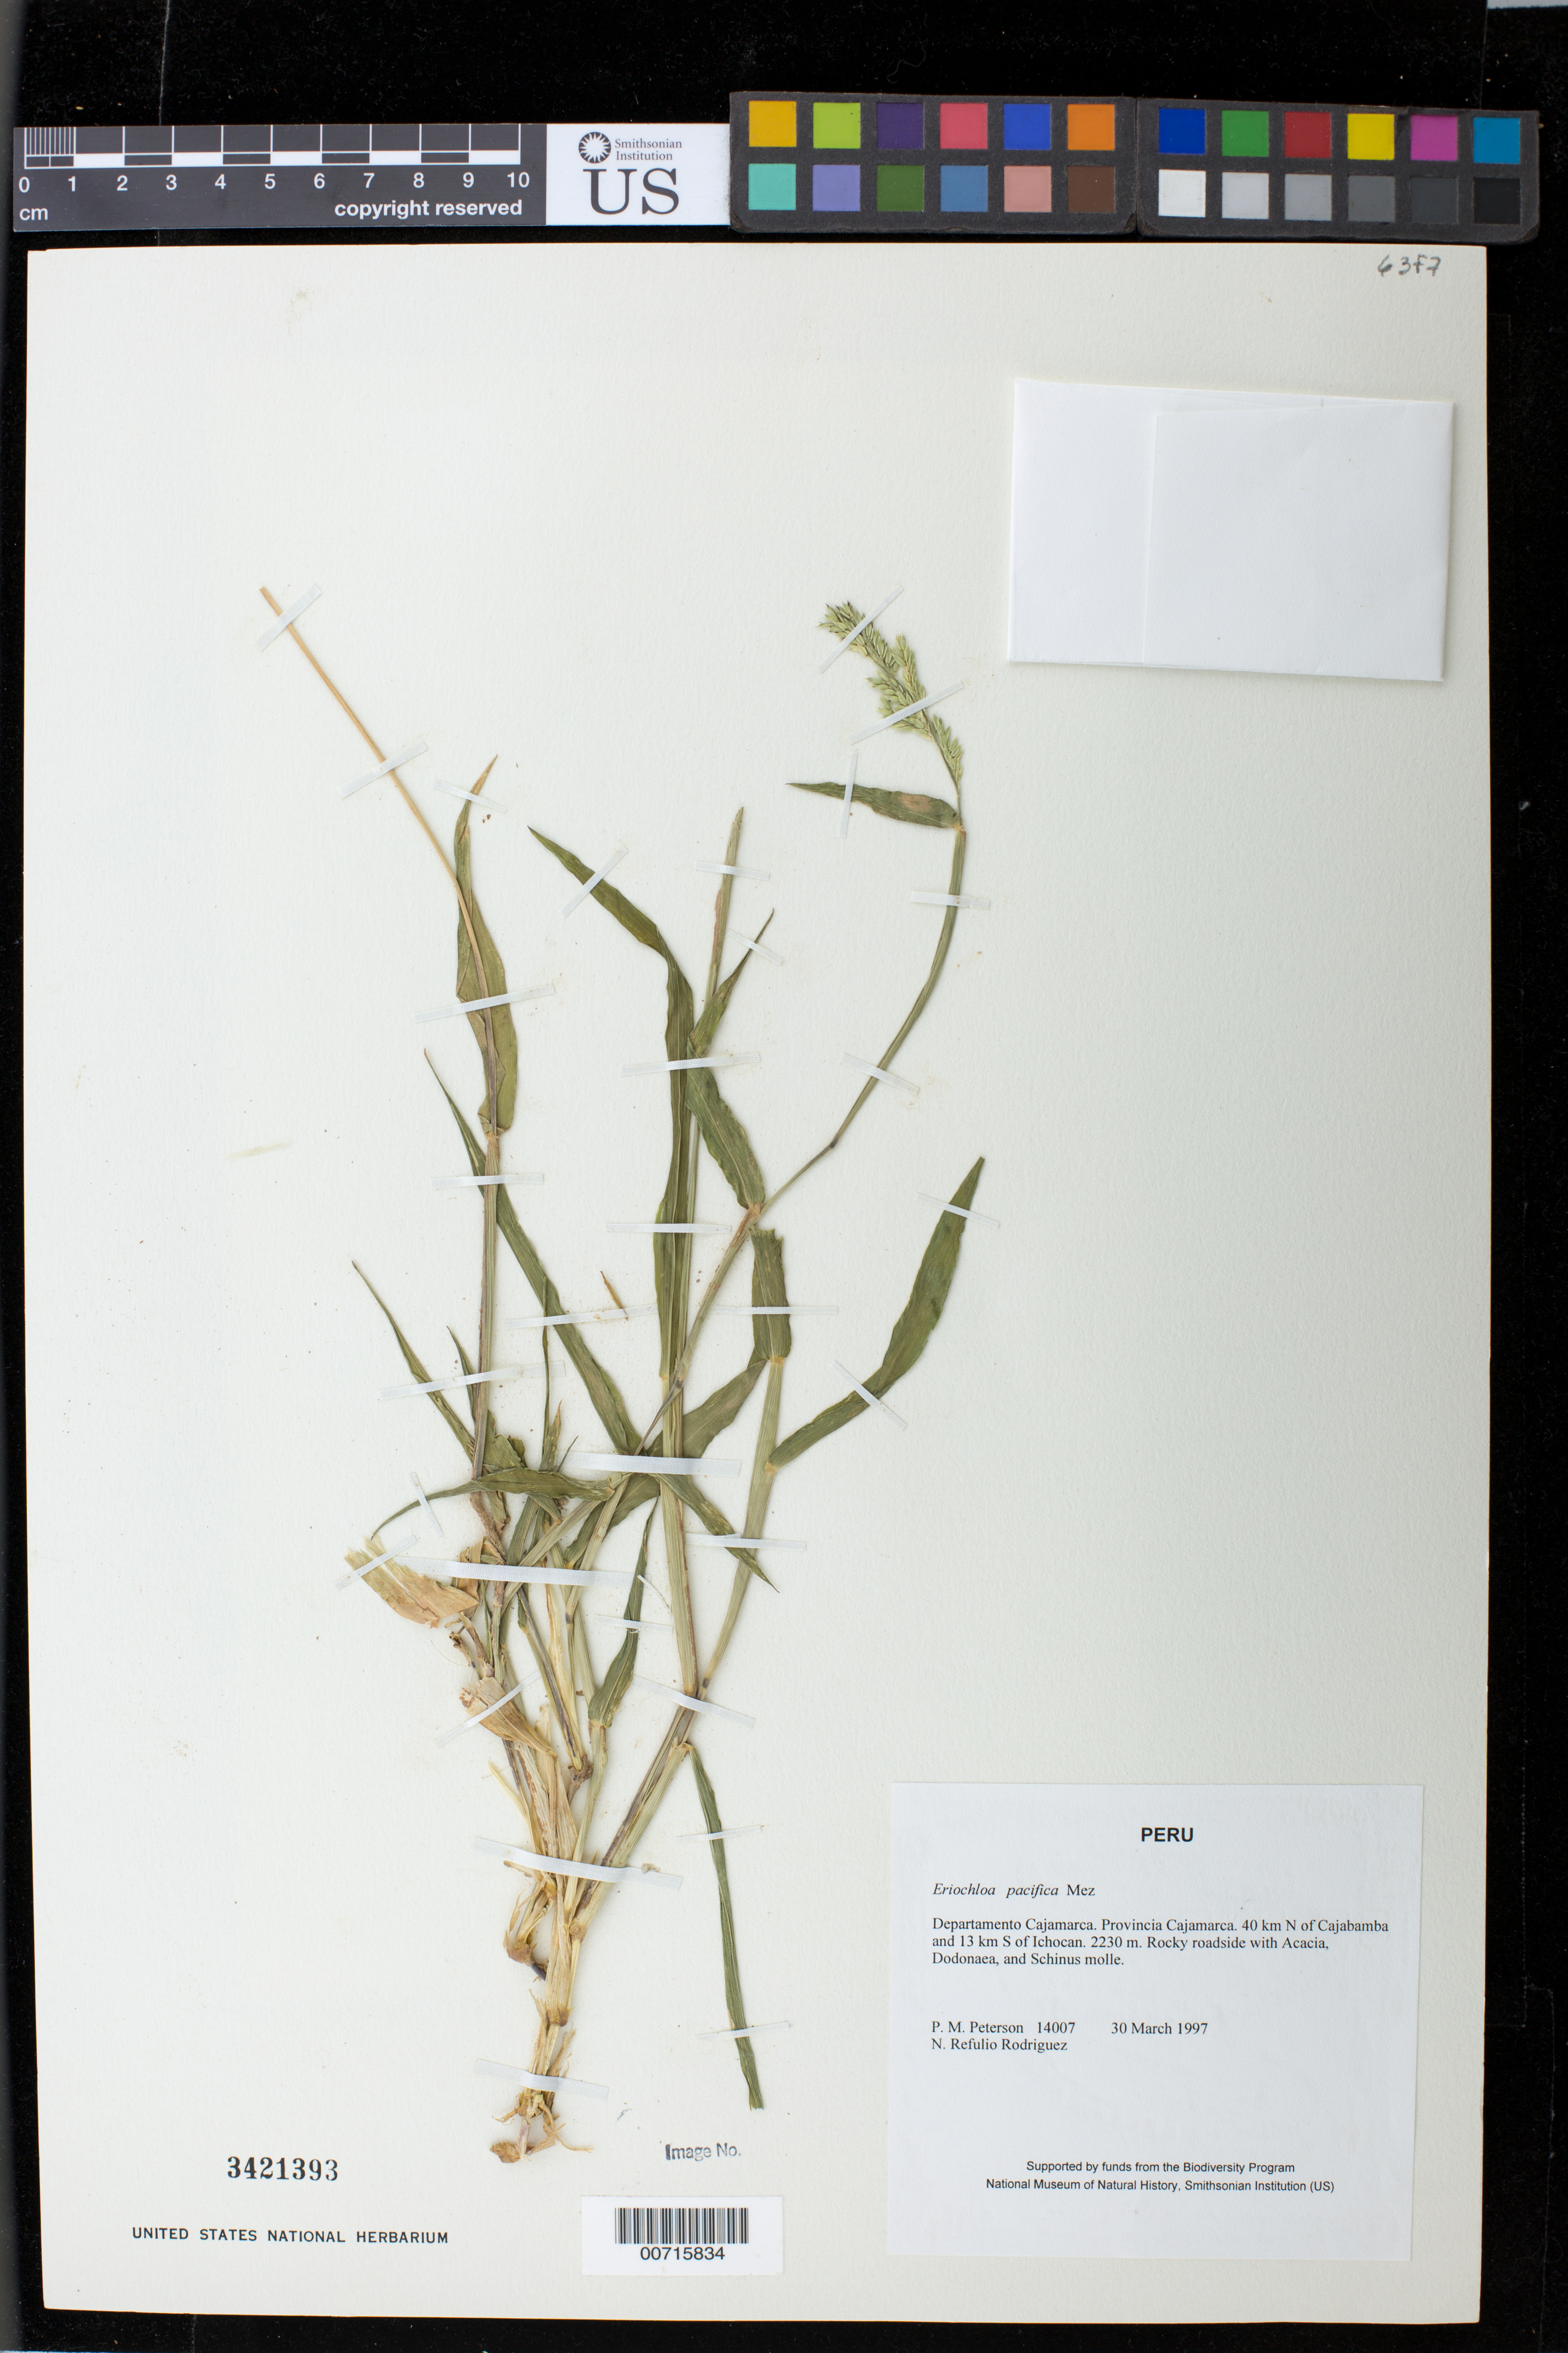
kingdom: Plantae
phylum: Tracheophyta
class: Liliopsida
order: Poales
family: Poaceae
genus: Eriochloa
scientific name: Eriochloa pacifica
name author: Mez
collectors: P. M. Peterson & N. Refulio-Rodríguez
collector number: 14007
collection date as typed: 30 Mar 1997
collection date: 1997-03-30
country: Peru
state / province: Cajamarca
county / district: Cajamarca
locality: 40 km N of Cajabamba and 13 km S of Ichocan.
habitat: Rocky roadside with Acacia, Dodonaea, and Schinus molle.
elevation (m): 2230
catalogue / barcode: US 3421393